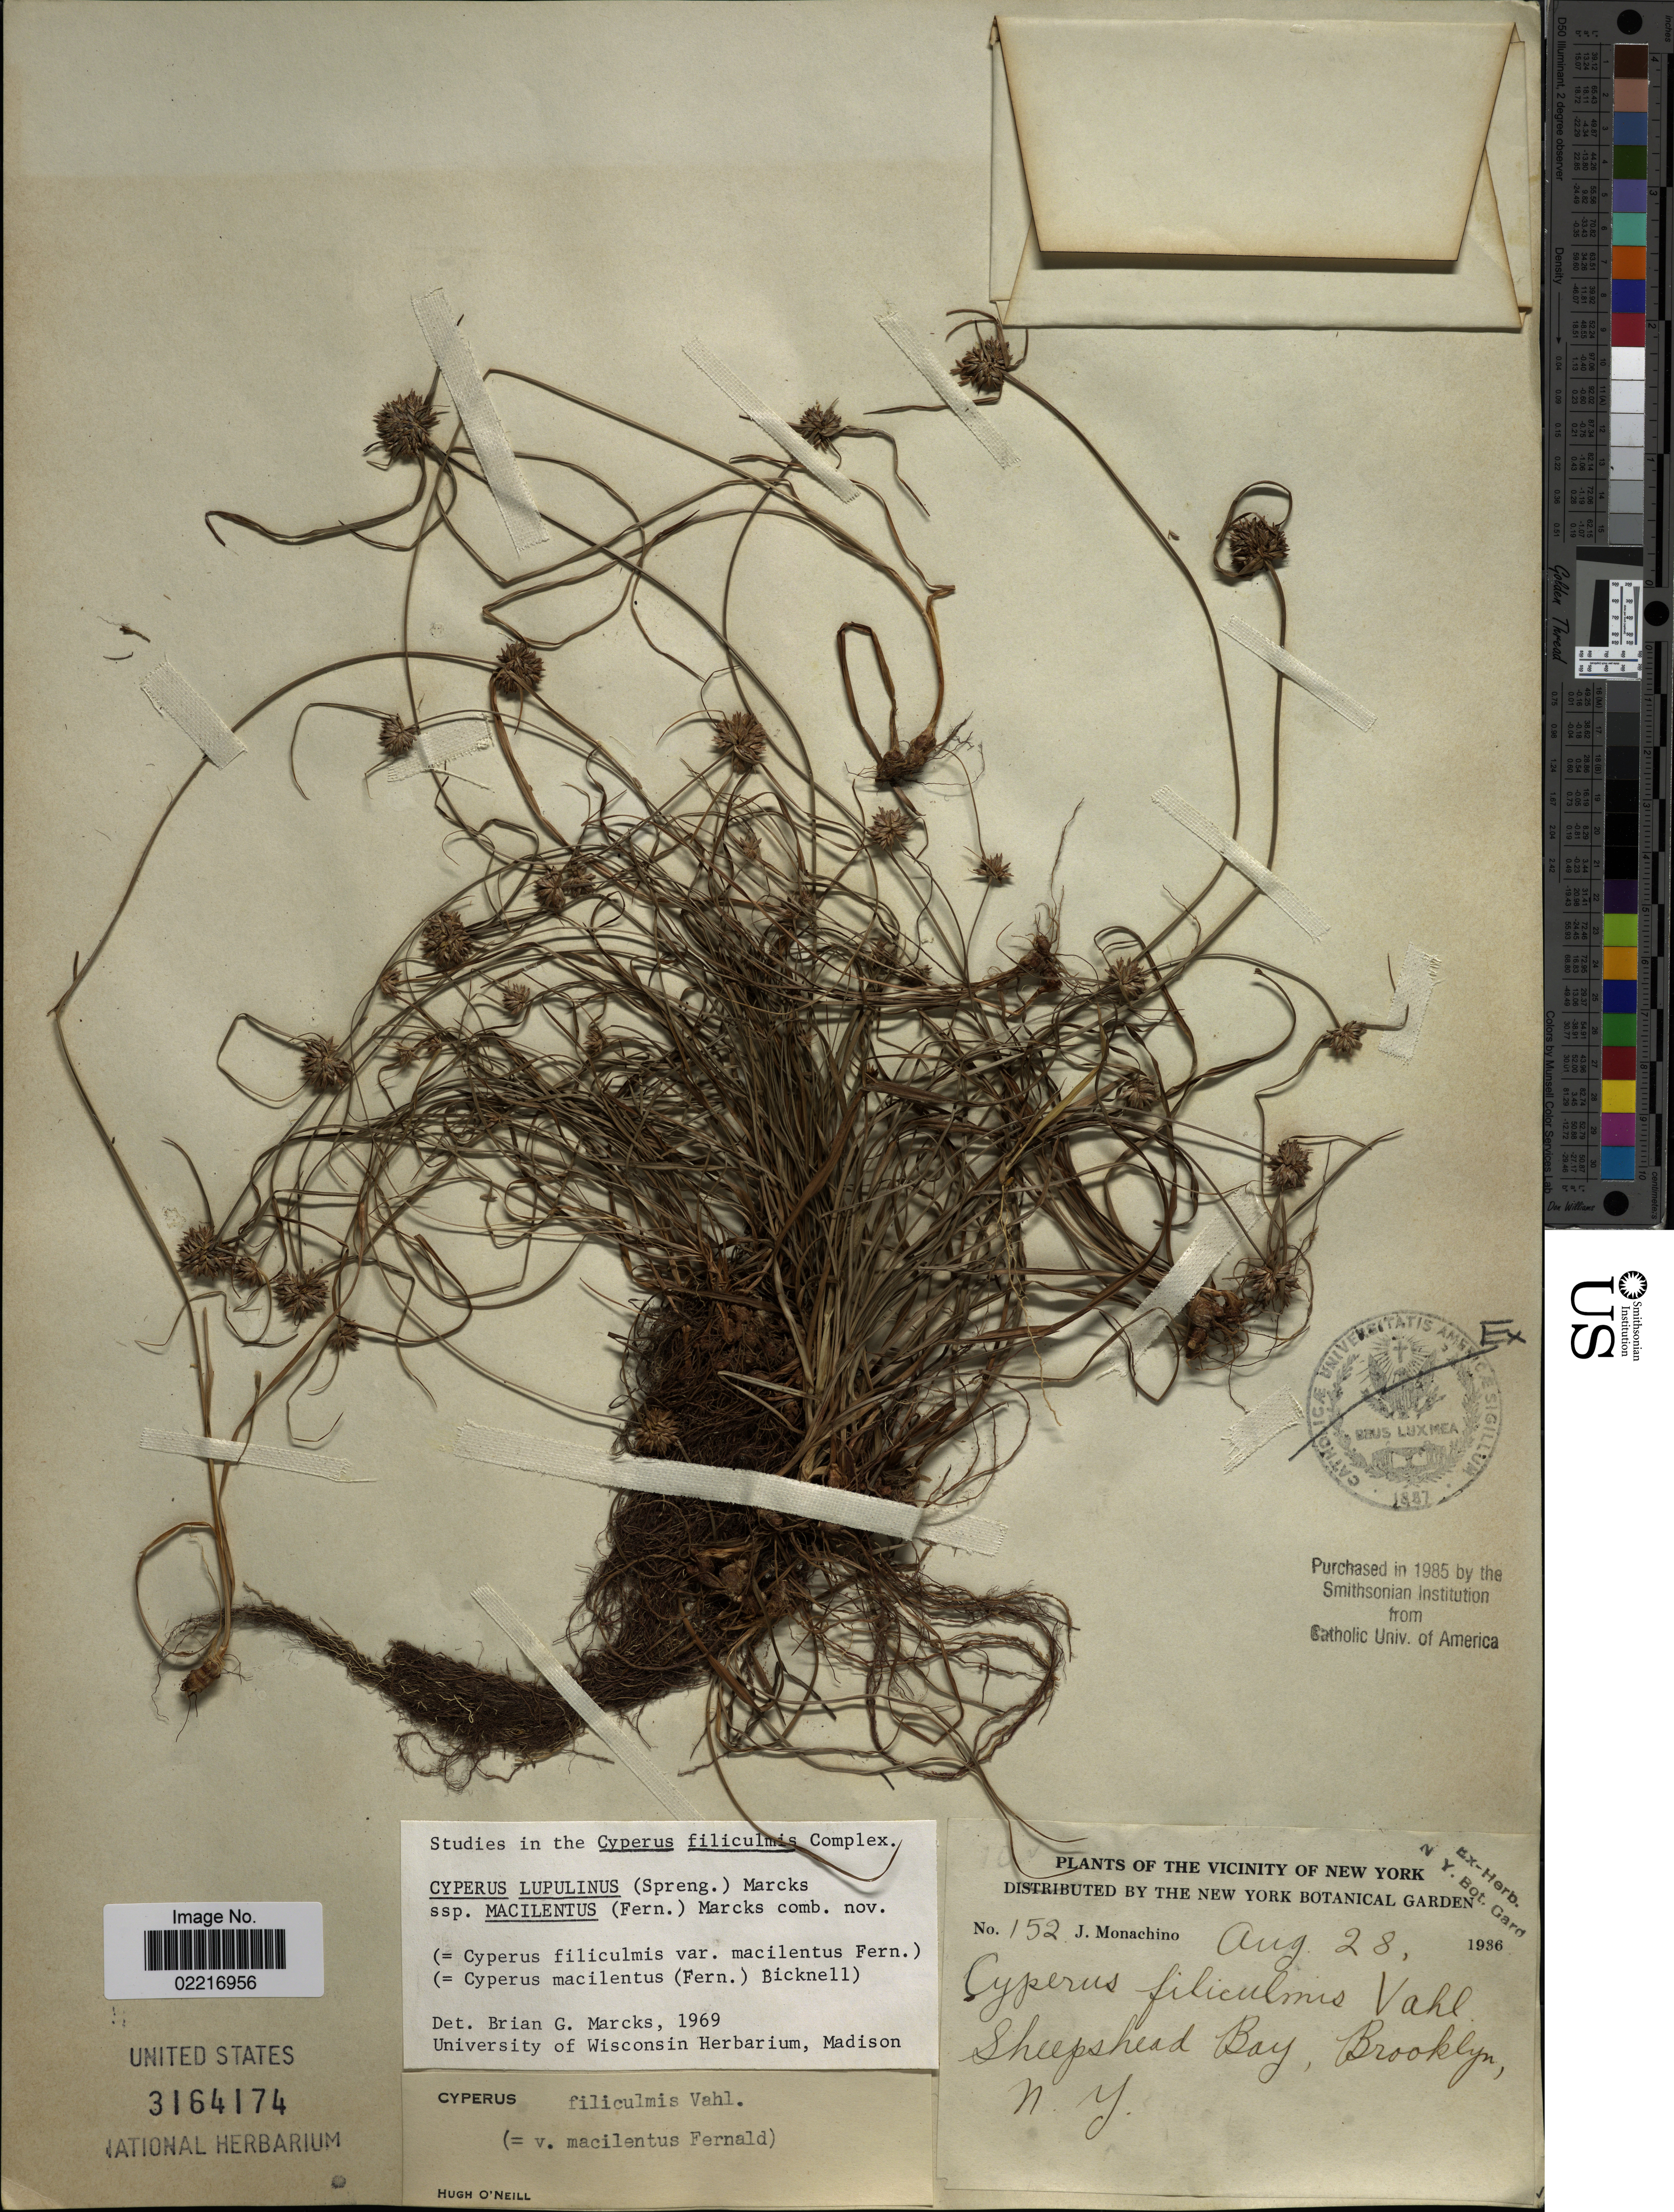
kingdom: Plantae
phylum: Tracheophyta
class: Liliopsida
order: Poales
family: Cyperaceae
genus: Cyperus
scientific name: Cyperus lupulinus subsp. macilentus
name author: (Fernald) Marcks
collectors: J. V. Monachino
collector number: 152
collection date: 1936-08-28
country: United States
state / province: New York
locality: Sheepshead Bay, Brooklyn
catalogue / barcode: US 3164174